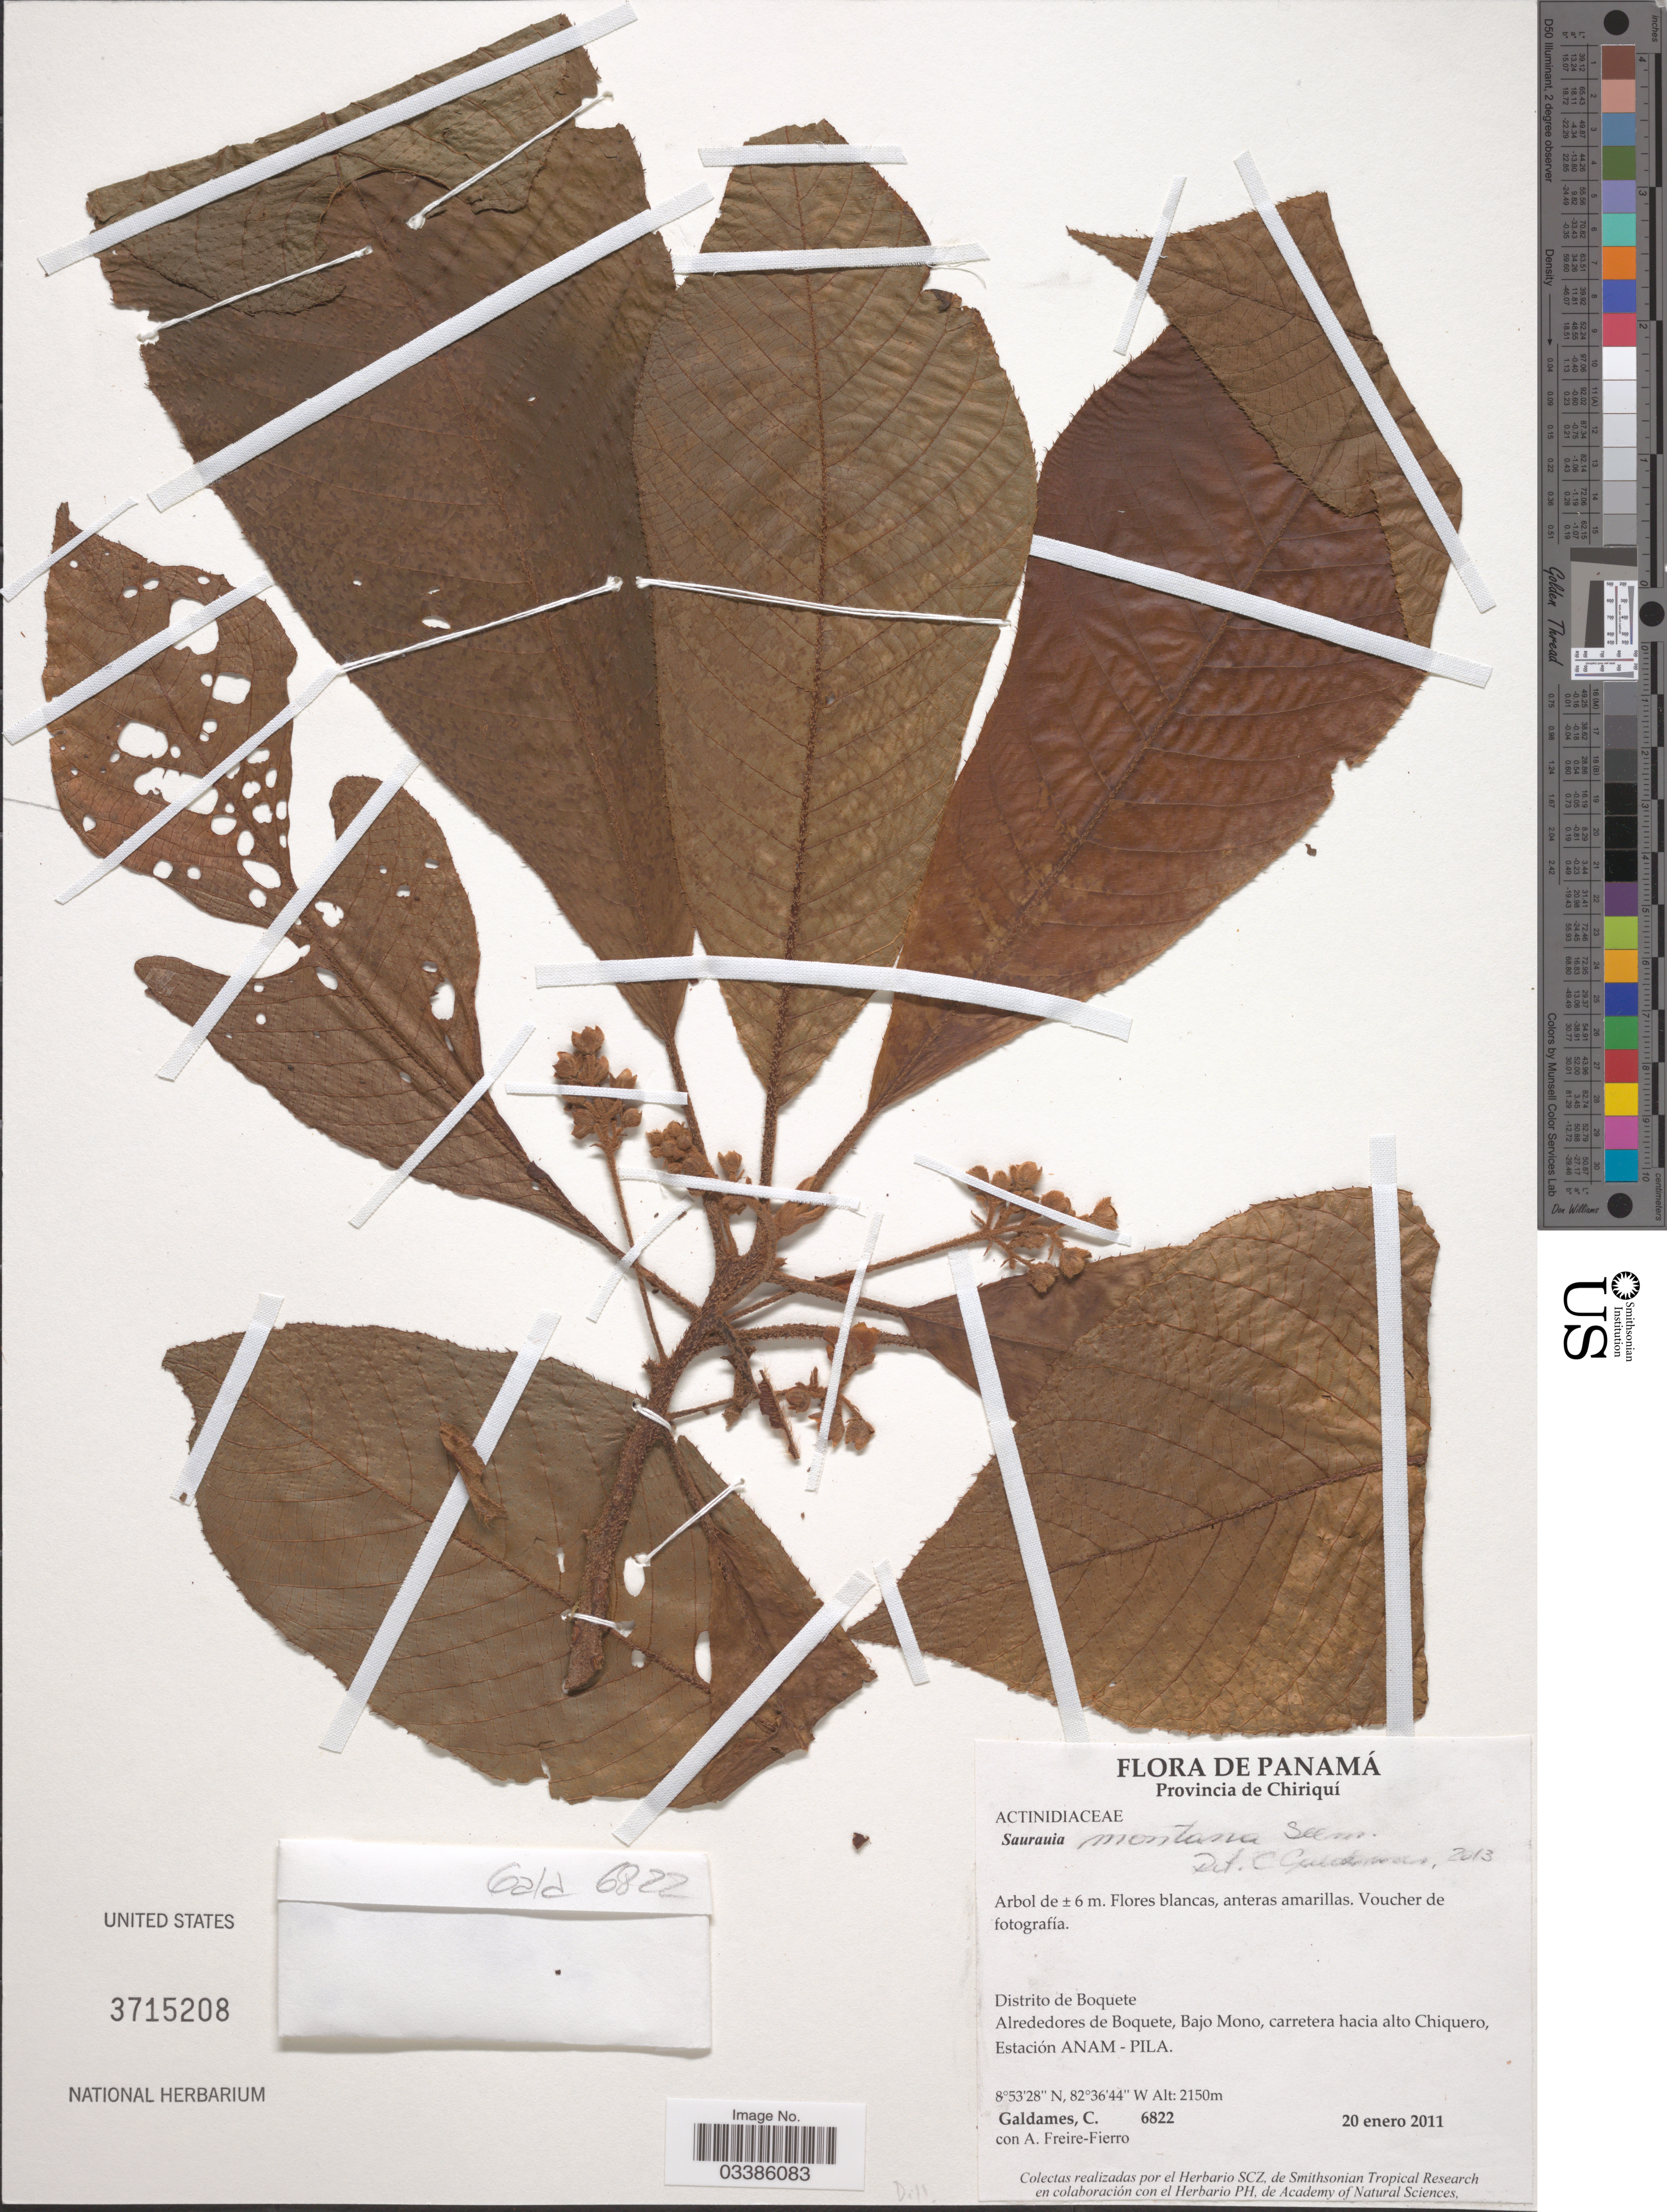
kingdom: Plantae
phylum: Tracheophyta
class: Magnoliopsida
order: Ericales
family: Actinidiaceae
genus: Saurauia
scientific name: Saurauia montana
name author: Seem.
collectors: C. Galdames & A. Freire-Fierro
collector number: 6822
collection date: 2011-01-20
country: Panama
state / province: Chiriqui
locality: Distrito de Boquete. Alrededores de Boquete, Bajo Mono, carretera hacia alto Chiquero, Estación ANAM - PILA.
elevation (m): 2150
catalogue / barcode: US 3715208